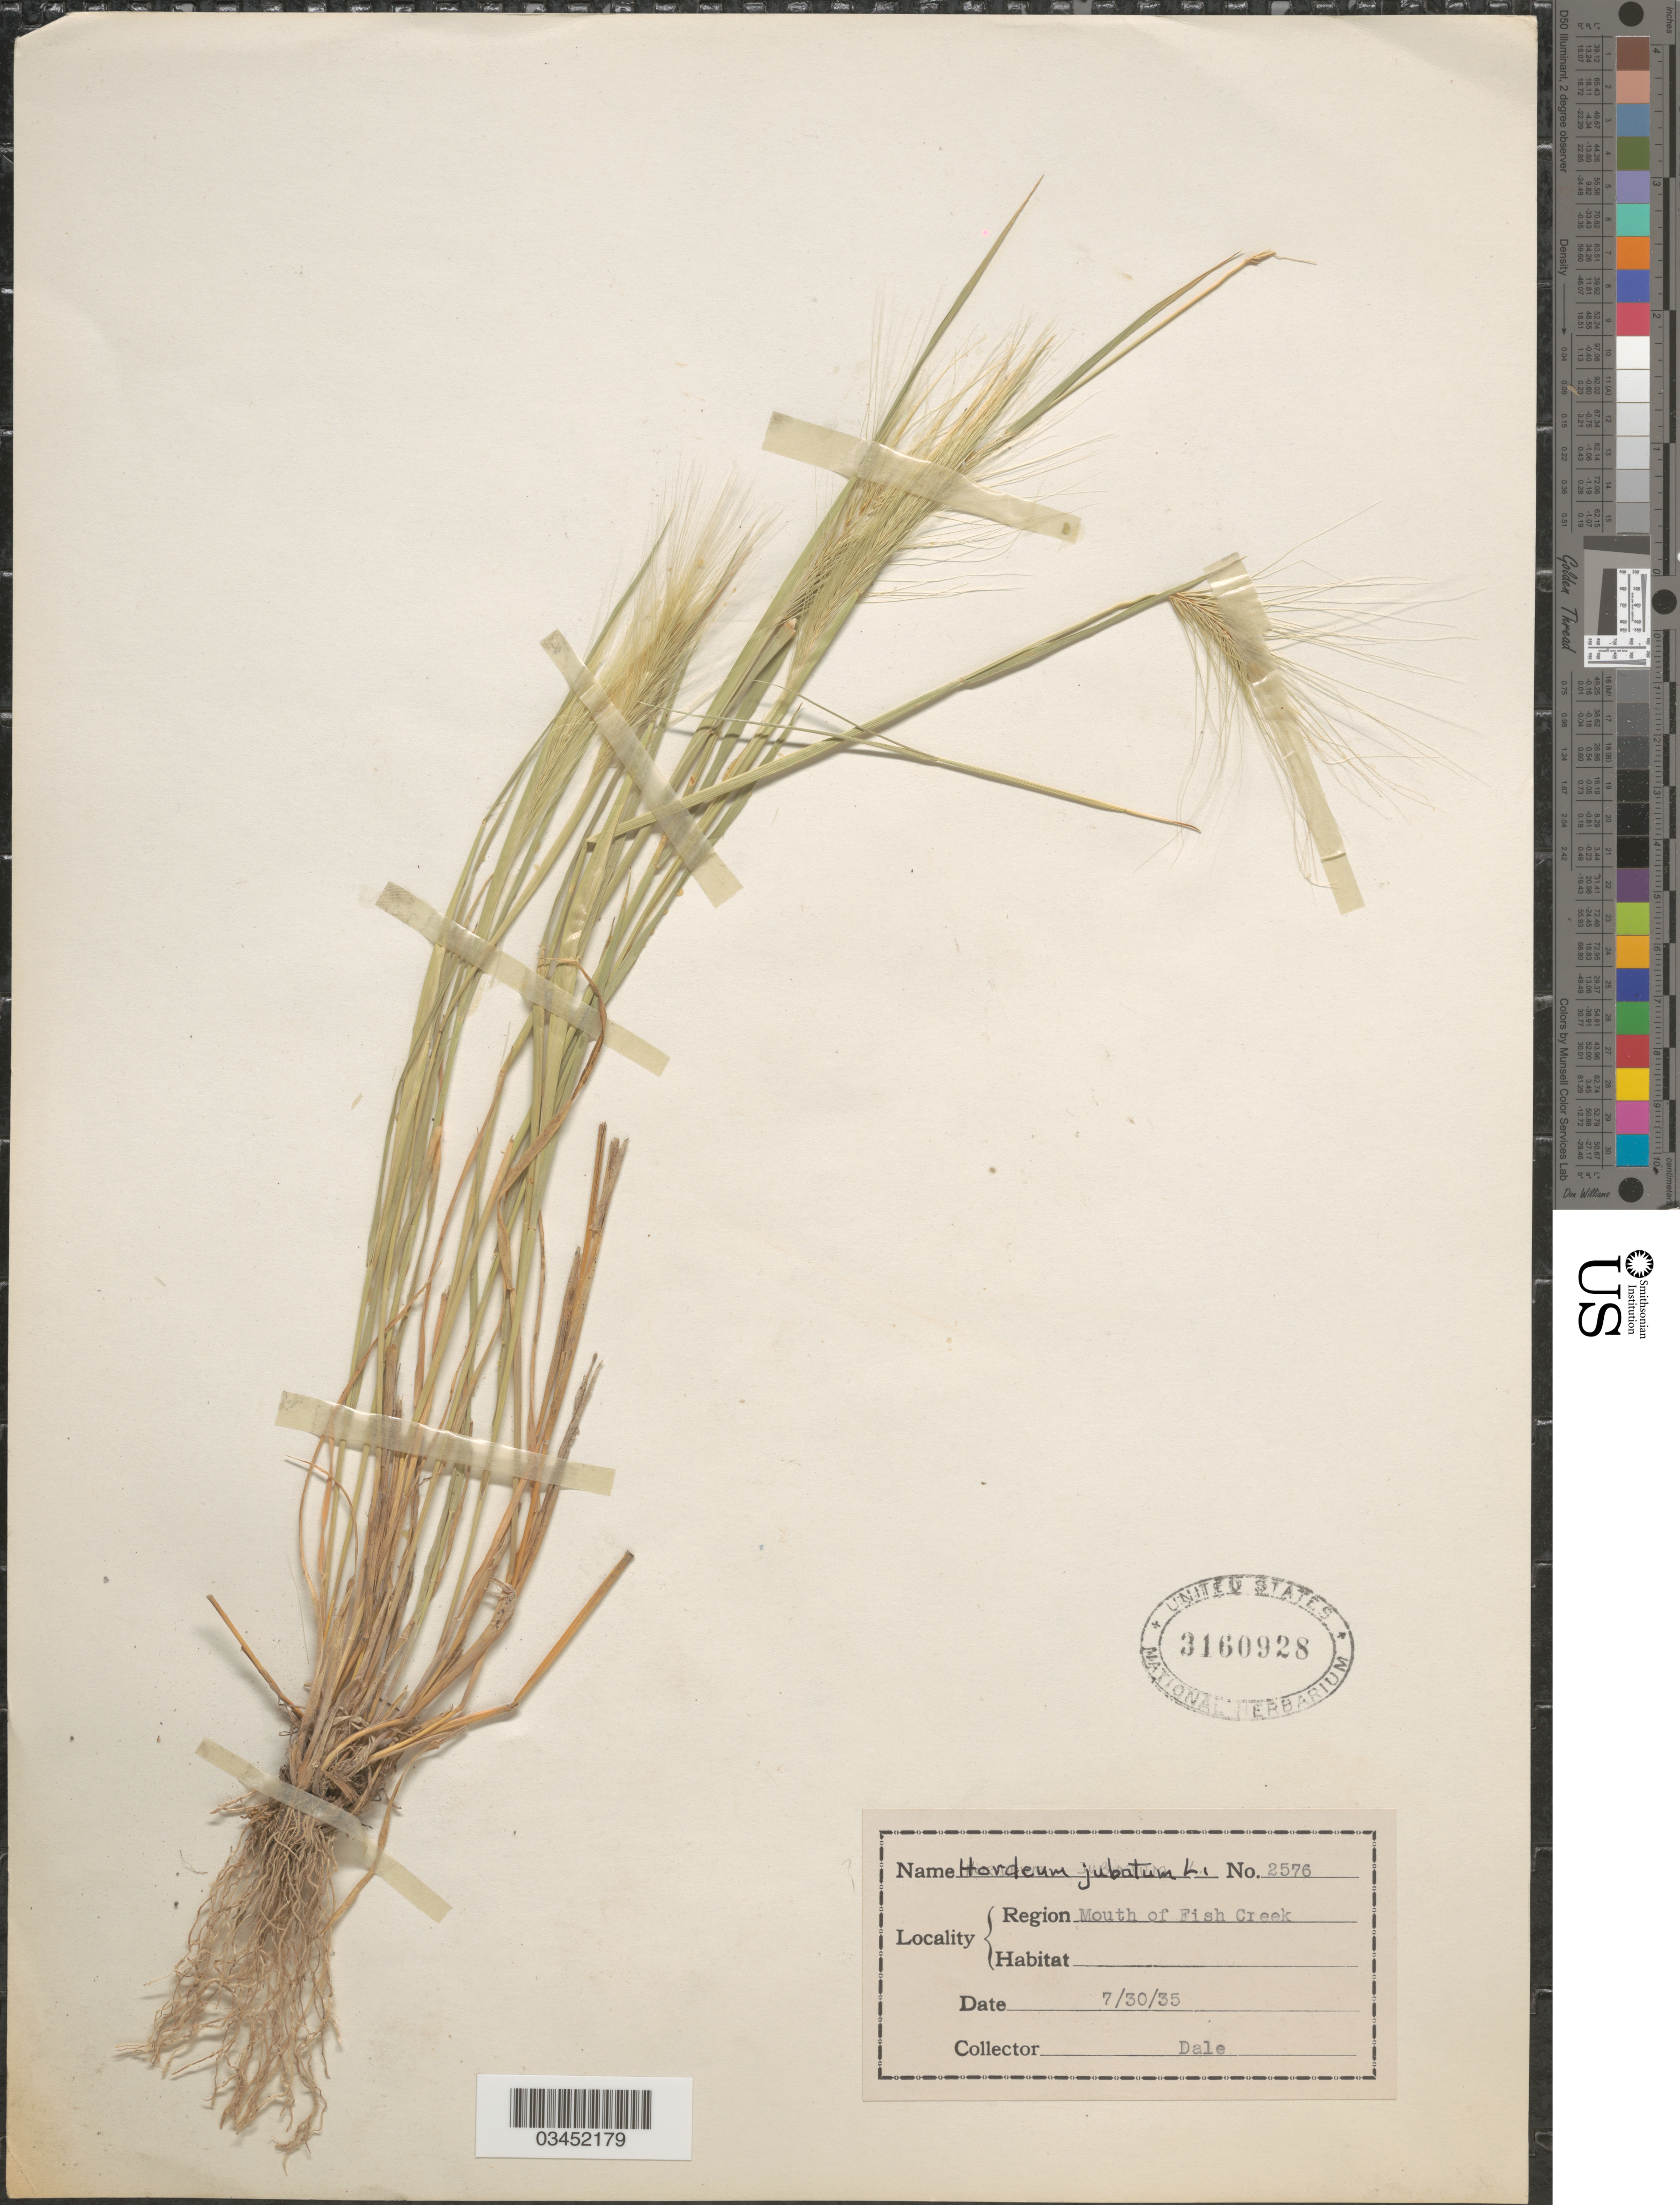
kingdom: Plantae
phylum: Tracheophyta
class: Liliopsida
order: Poales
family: Poaceae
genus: Hordeum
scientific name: Hordeum jubatum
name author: L.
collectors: -. Dale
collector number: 2576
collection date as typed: Transcribed d/m/y: 30/7/35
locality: Region Mouth of Fish Creek.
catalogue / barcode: US 3160928